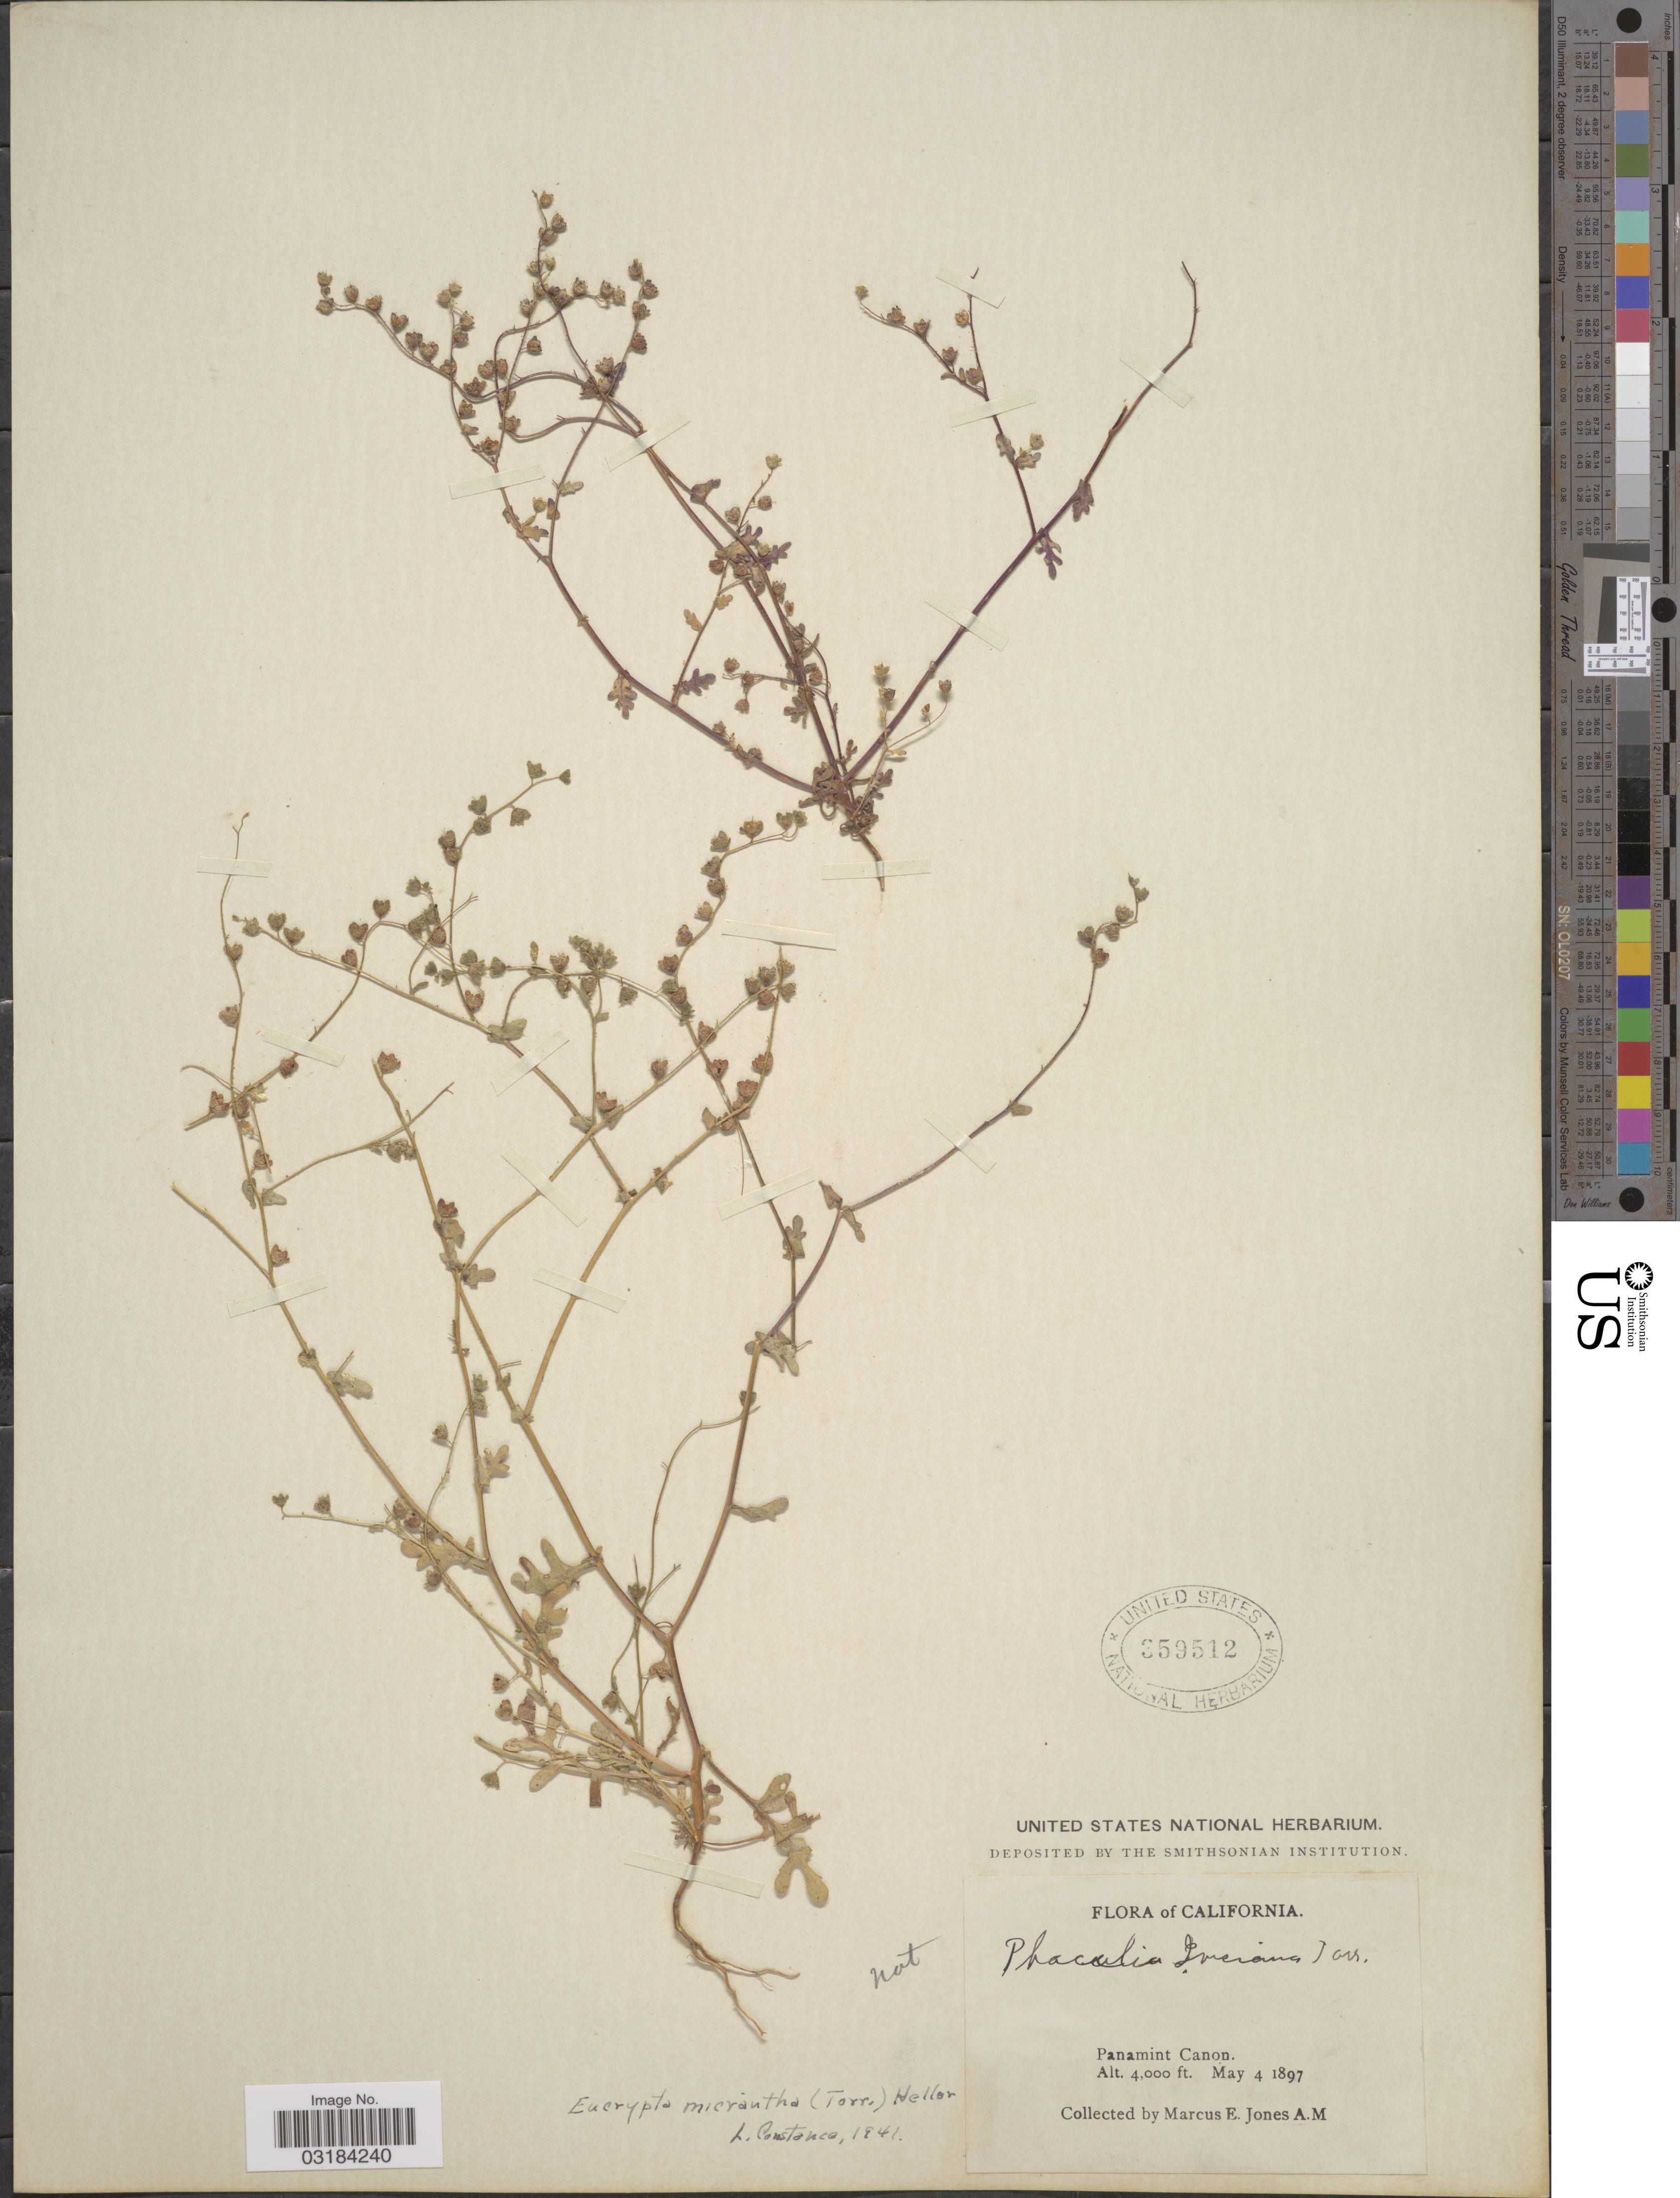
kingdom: Plantae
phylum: Tracheophyta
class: Magnoliopsida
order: Boraginales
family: Hydrophyllaceae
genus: Eucrypta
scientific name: Eucrypta micrantha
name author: (Torr.) A. Heller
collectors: M. E. Jones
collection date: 1897-05-04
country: United States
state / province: California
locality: Panamint Canon.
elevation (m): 1219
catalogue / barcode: US 359512